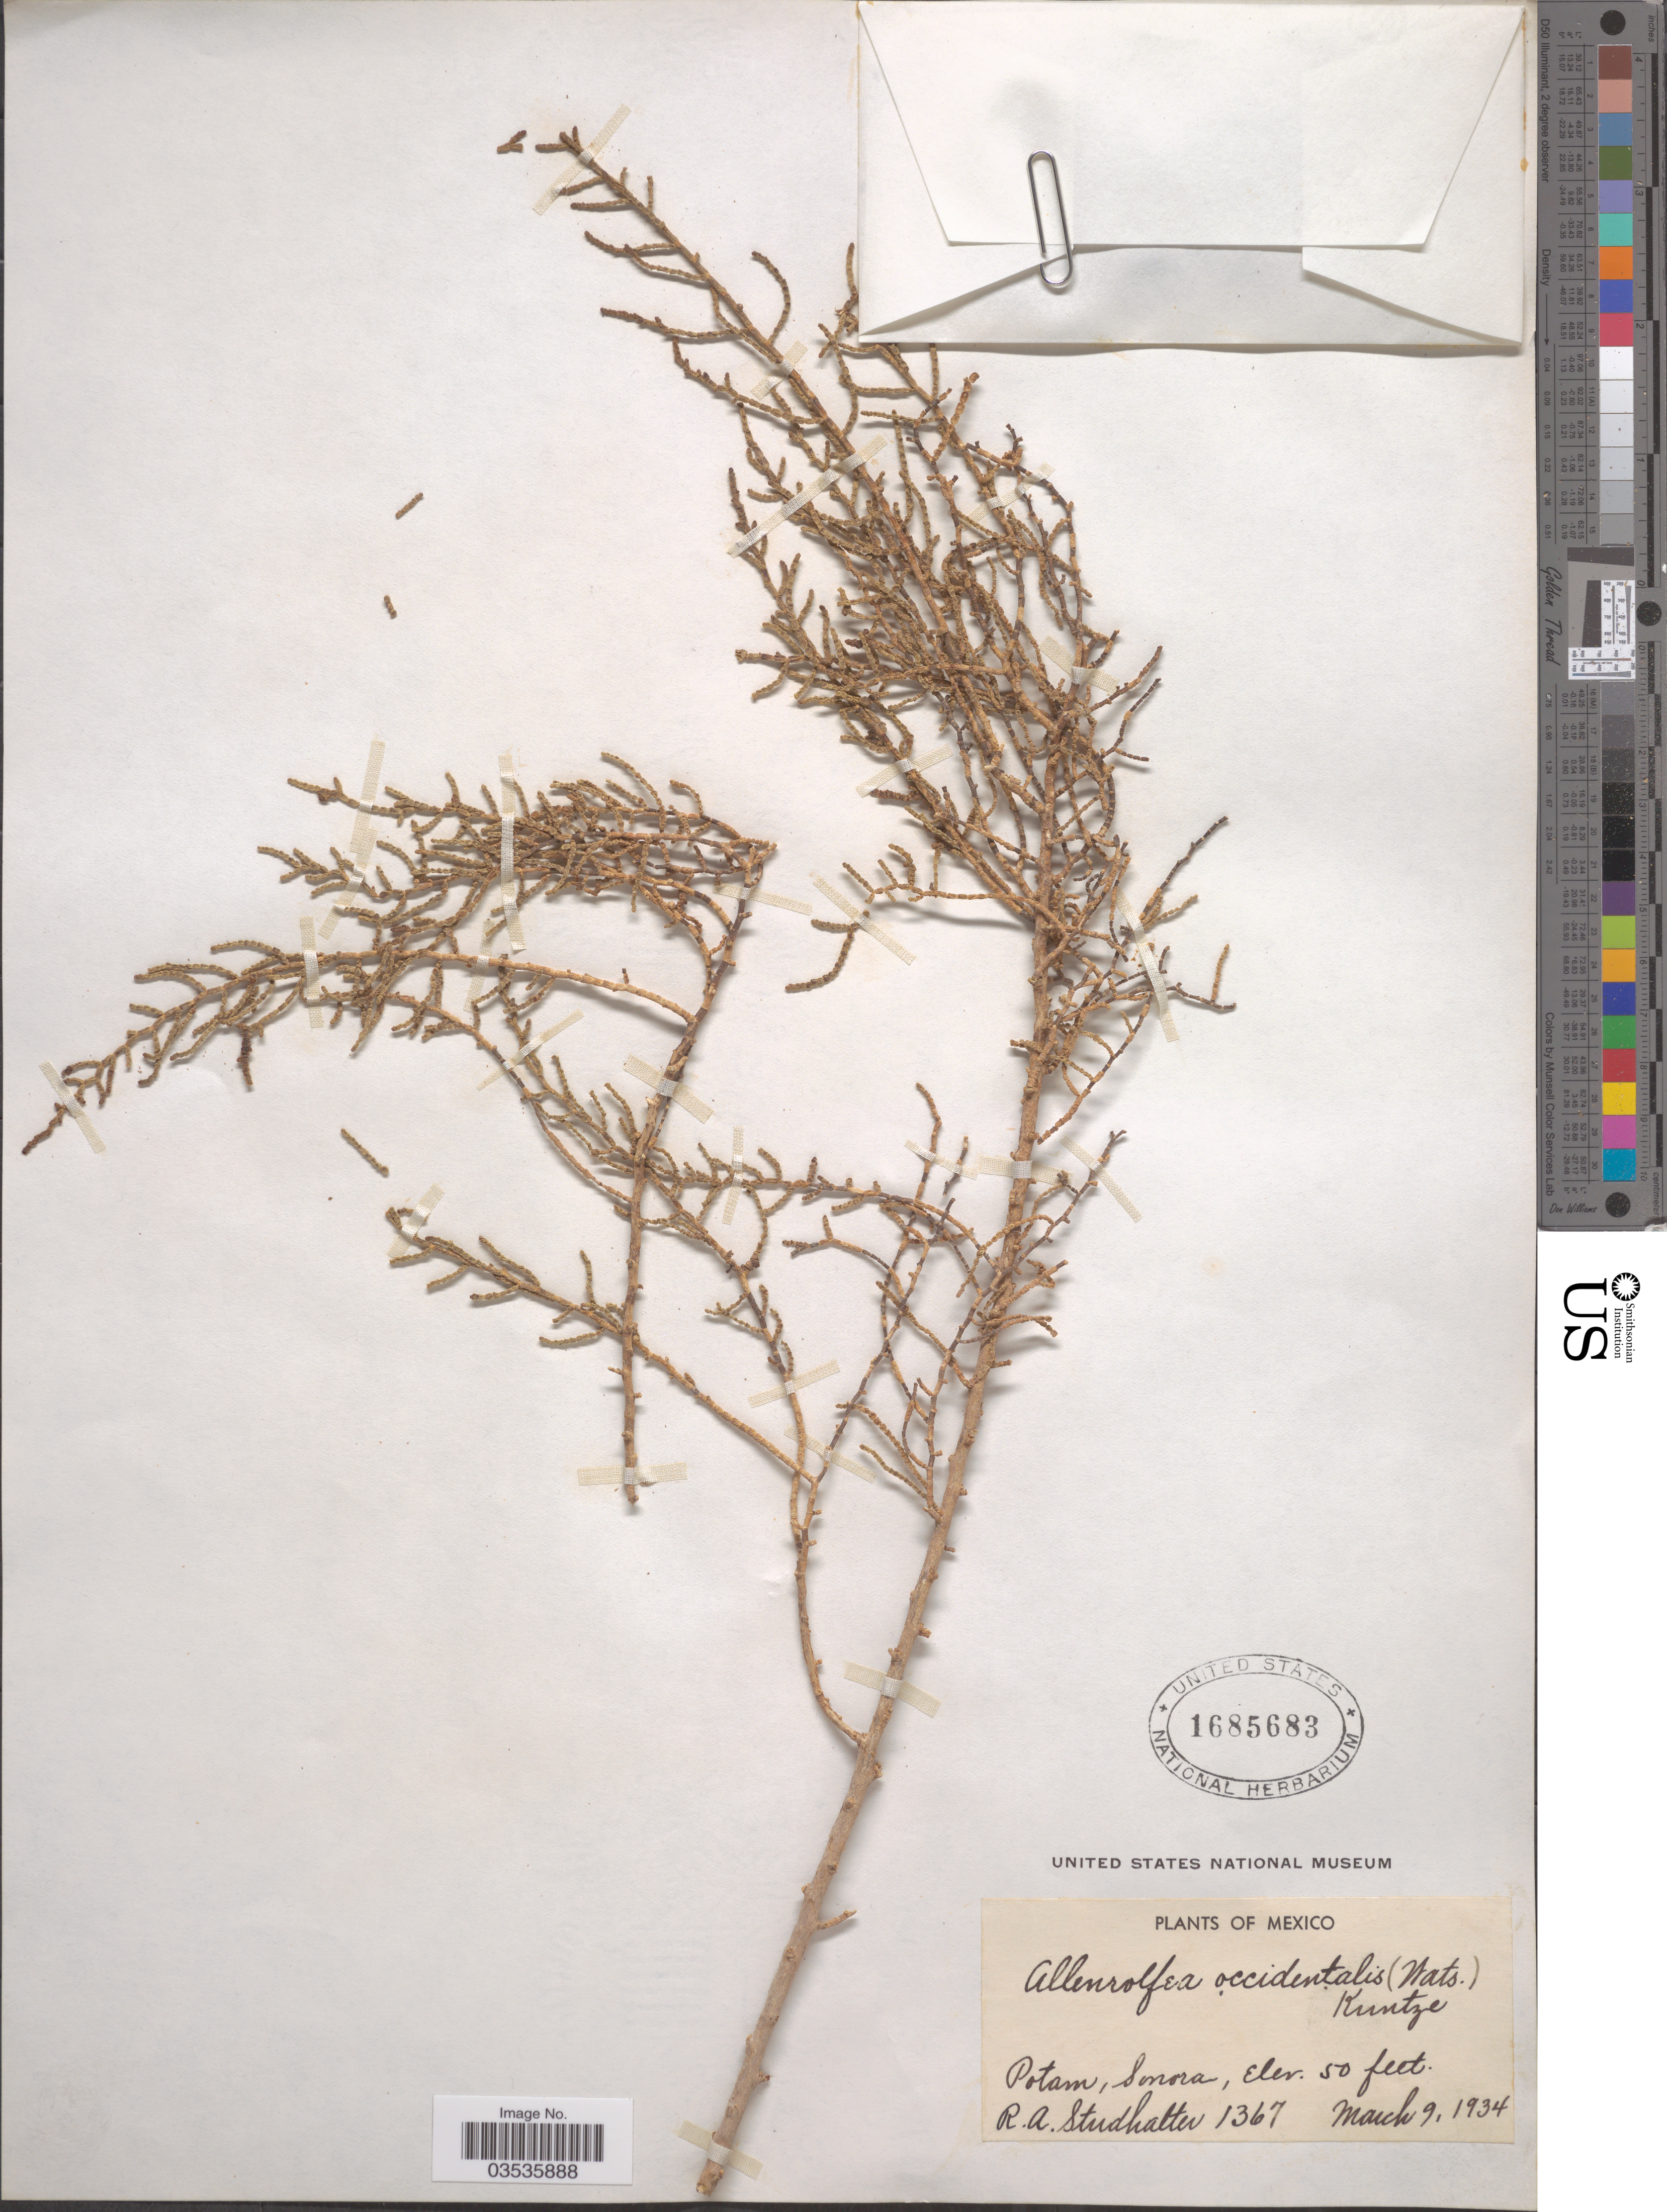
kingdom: Plantae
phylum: Tracheophyta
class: Magnoliopsida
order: Caryophyllales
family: Amaranthaceae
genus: Allenrolfea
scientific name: Allenrolfea occidentalis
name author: (S. Watson) Kuntze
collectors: R. Studhalter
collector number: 1367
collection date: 1934-03-09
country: Mexico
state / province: Sonora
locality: Potam.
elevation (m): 15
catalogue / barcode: US 1685683